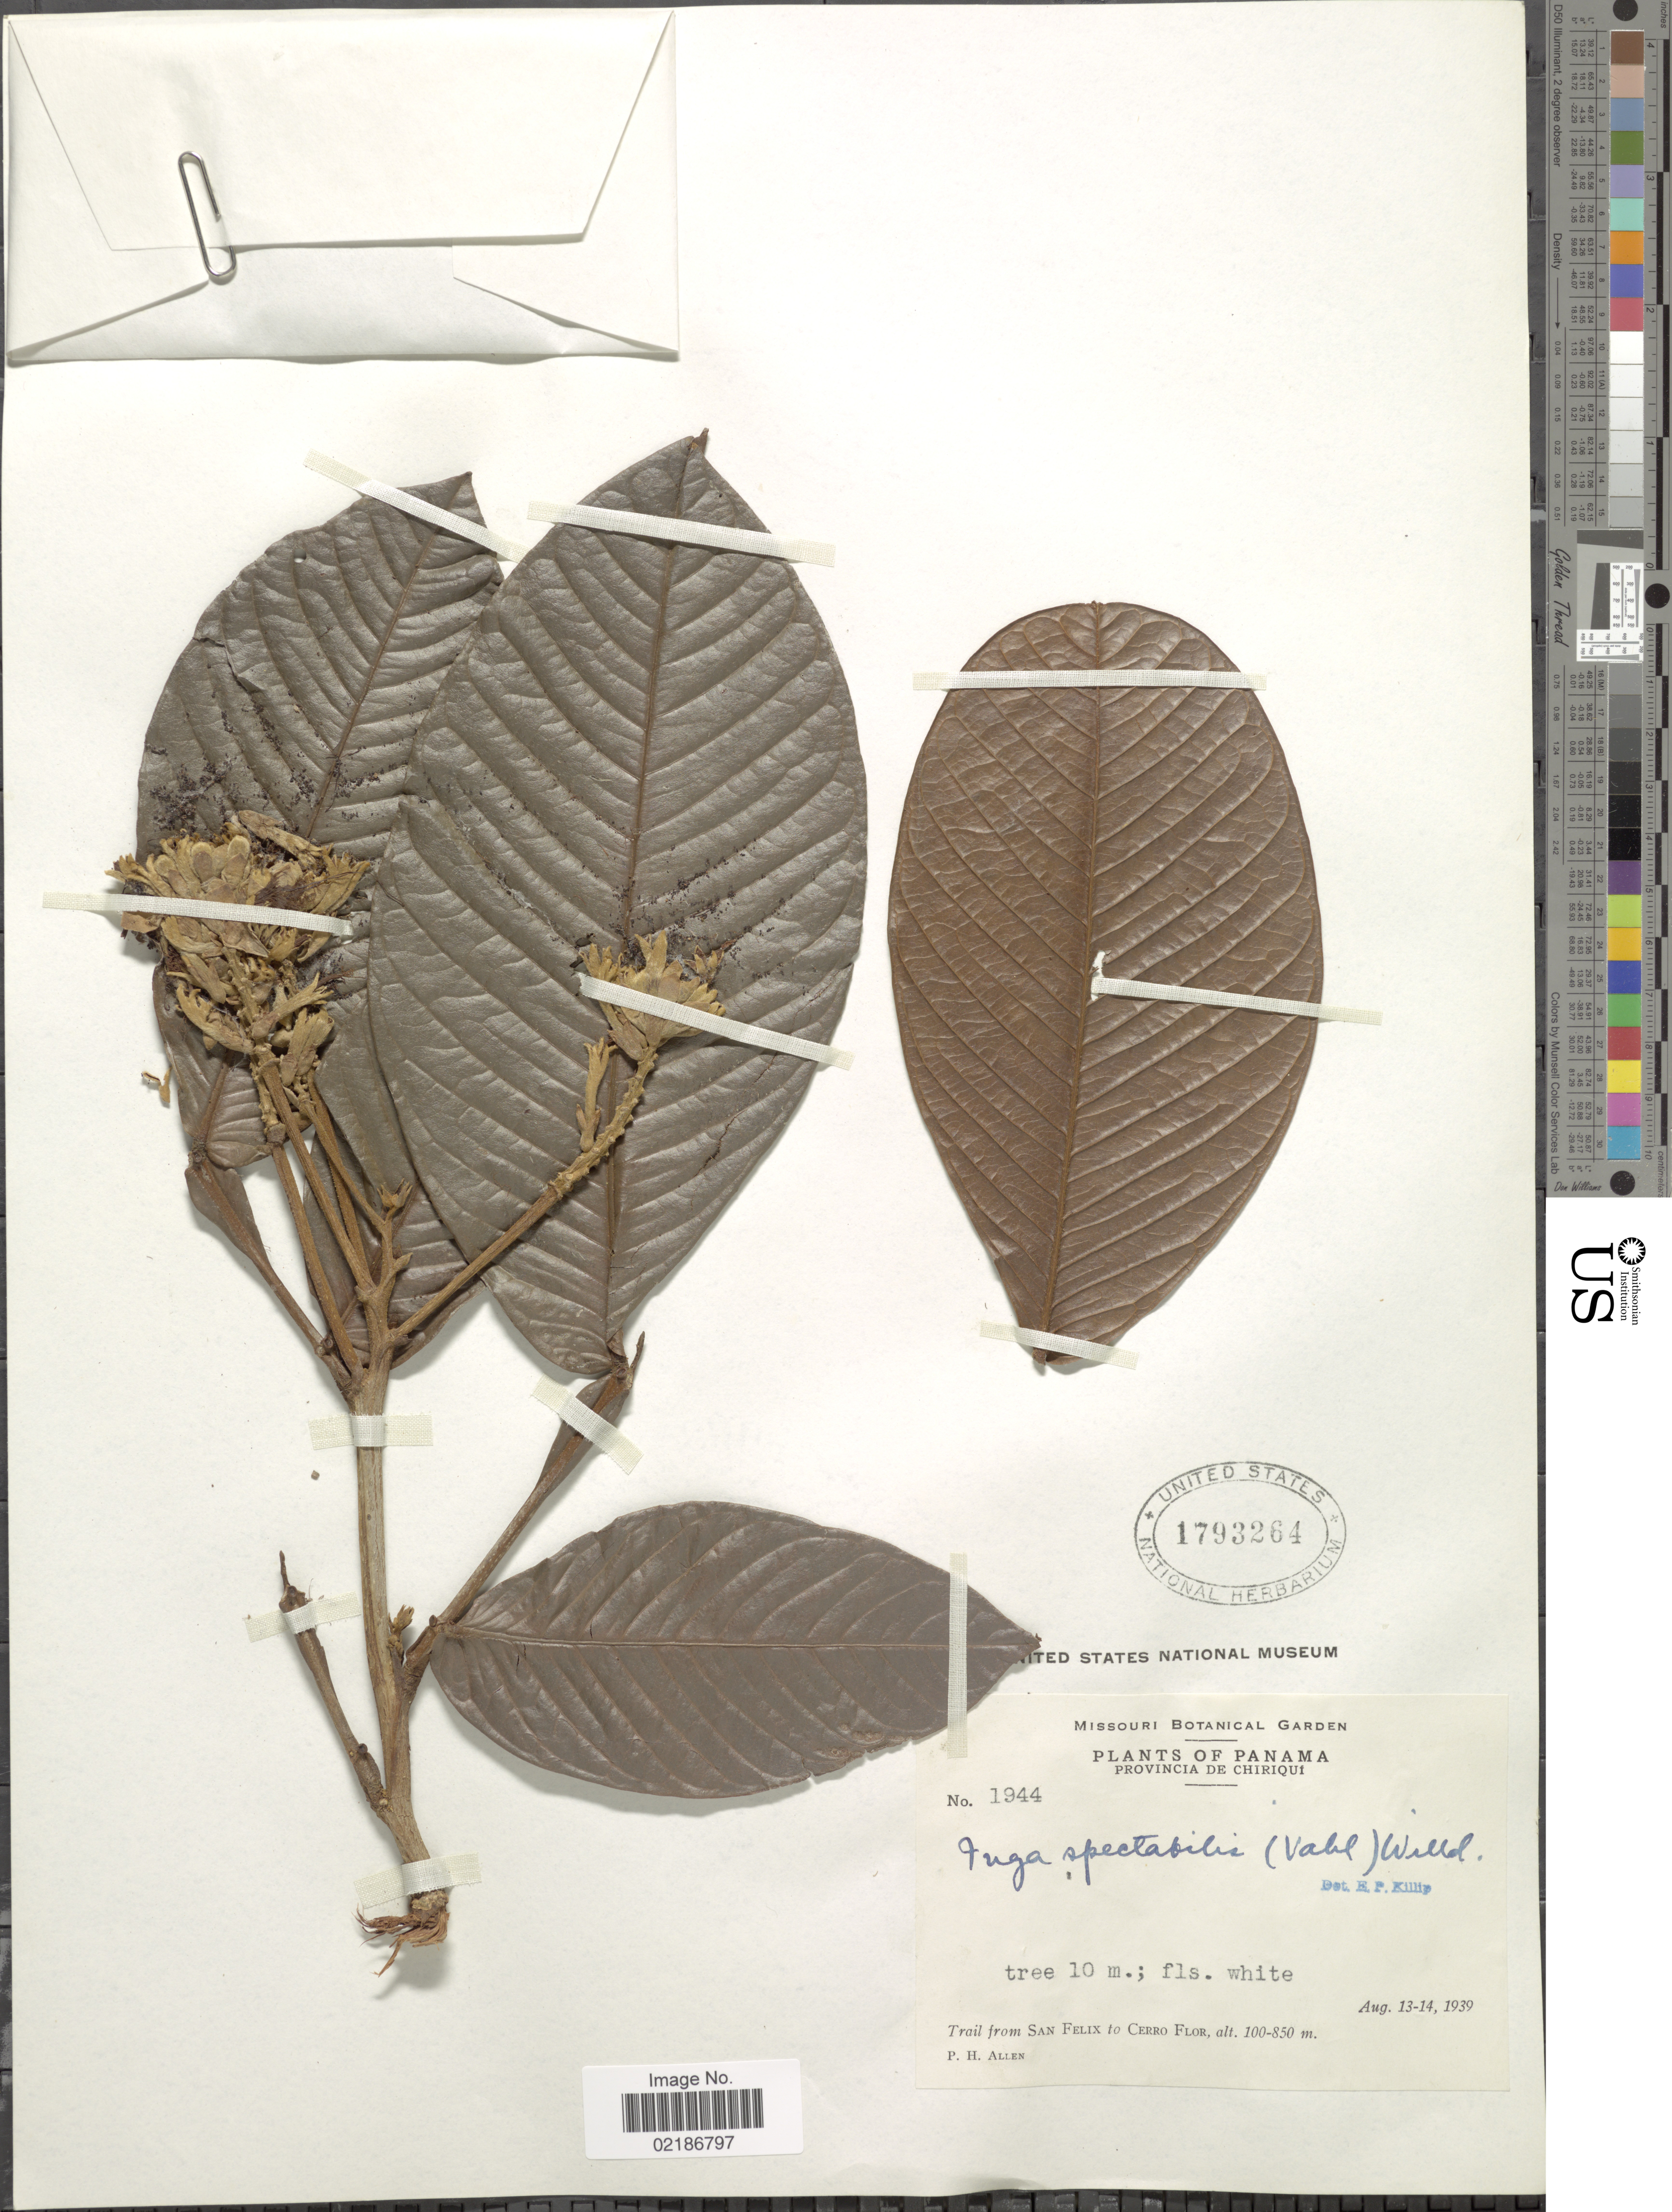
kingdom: Plantae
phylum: Tracheophyta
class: Magnoliopsida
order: Fabales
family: Fabaceae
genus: Inga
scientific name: Inga spectabilis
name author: (Vahl) Willd.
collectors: P. H. Allen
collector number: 1944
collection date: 1939-08-13/1939-08-14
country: Panama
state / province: Chiriqui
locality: Trail from San Felix to Cerro Flor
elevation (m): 100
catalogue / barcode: US 1793264